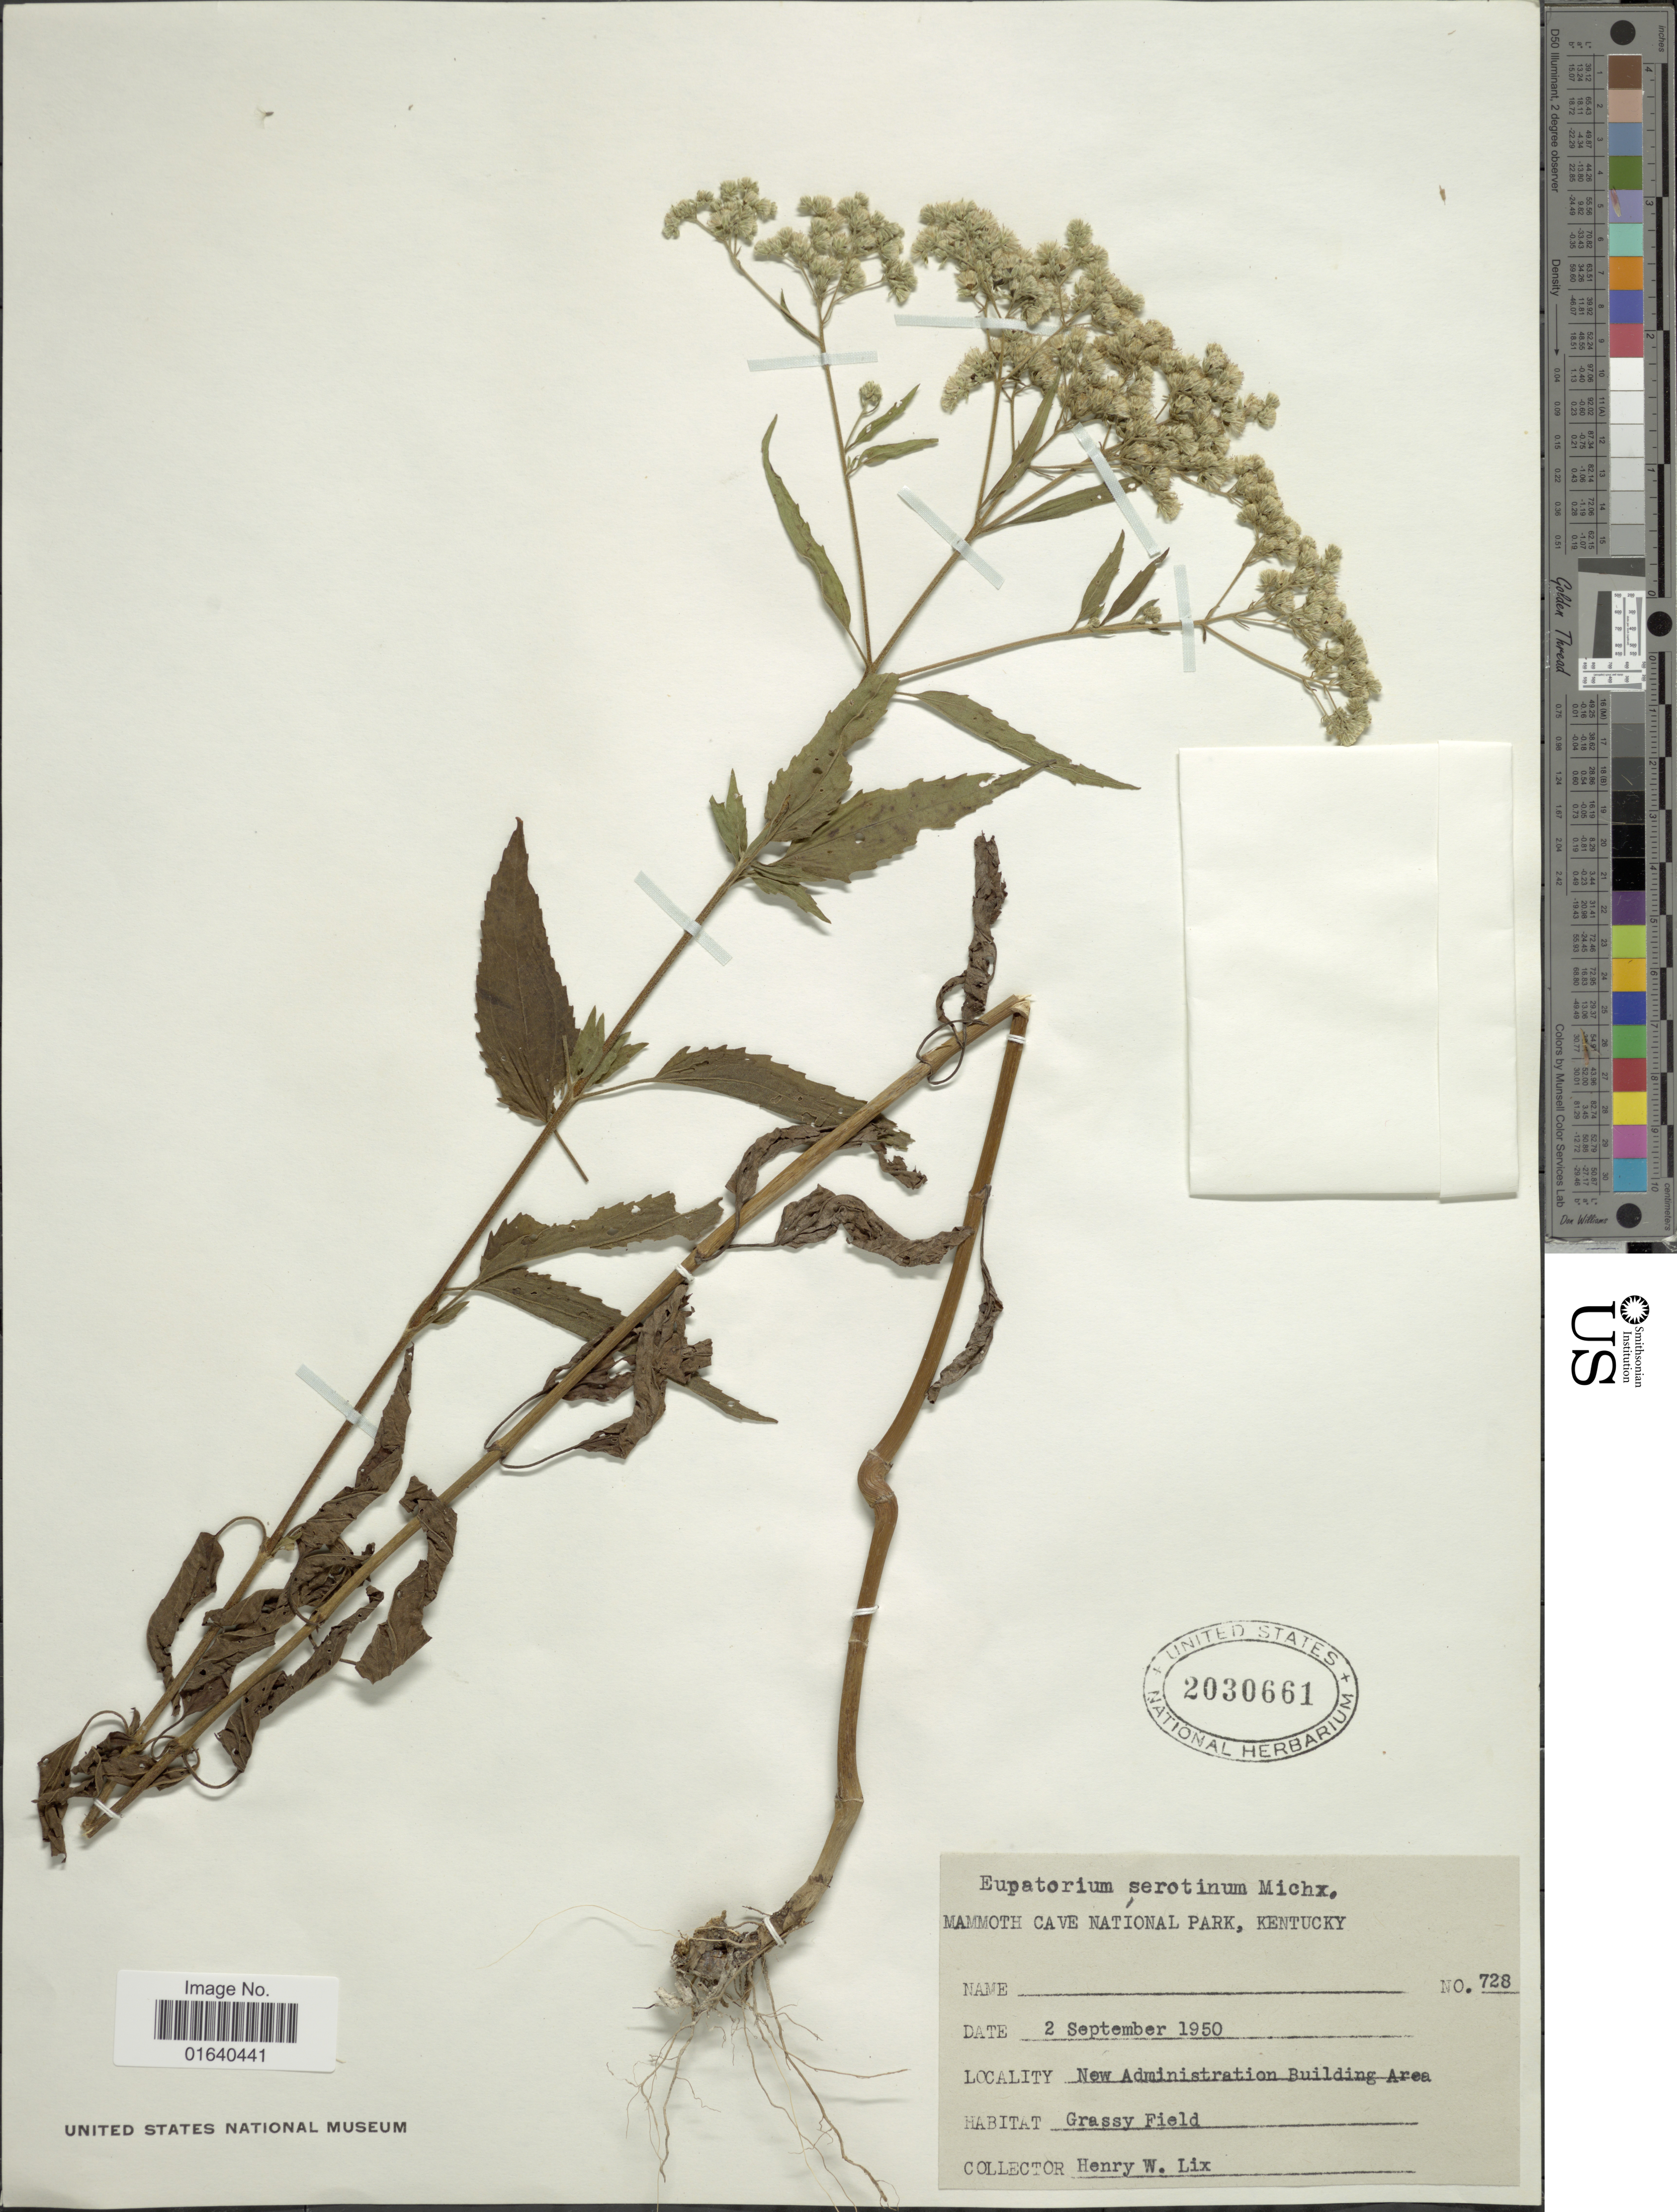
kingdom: Plantae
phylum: Tracheophyta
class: Magnoliopsida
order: Asterales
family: Asteraceae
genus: Eupatorium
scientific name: Eupatorium serotinum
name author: Michx.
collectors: H. W. Lix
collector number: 728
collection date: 1950-09-02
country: United States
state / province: Kentucky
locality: Mammoth Cave National Park, New Administration Building Area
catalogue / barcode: US 2030661